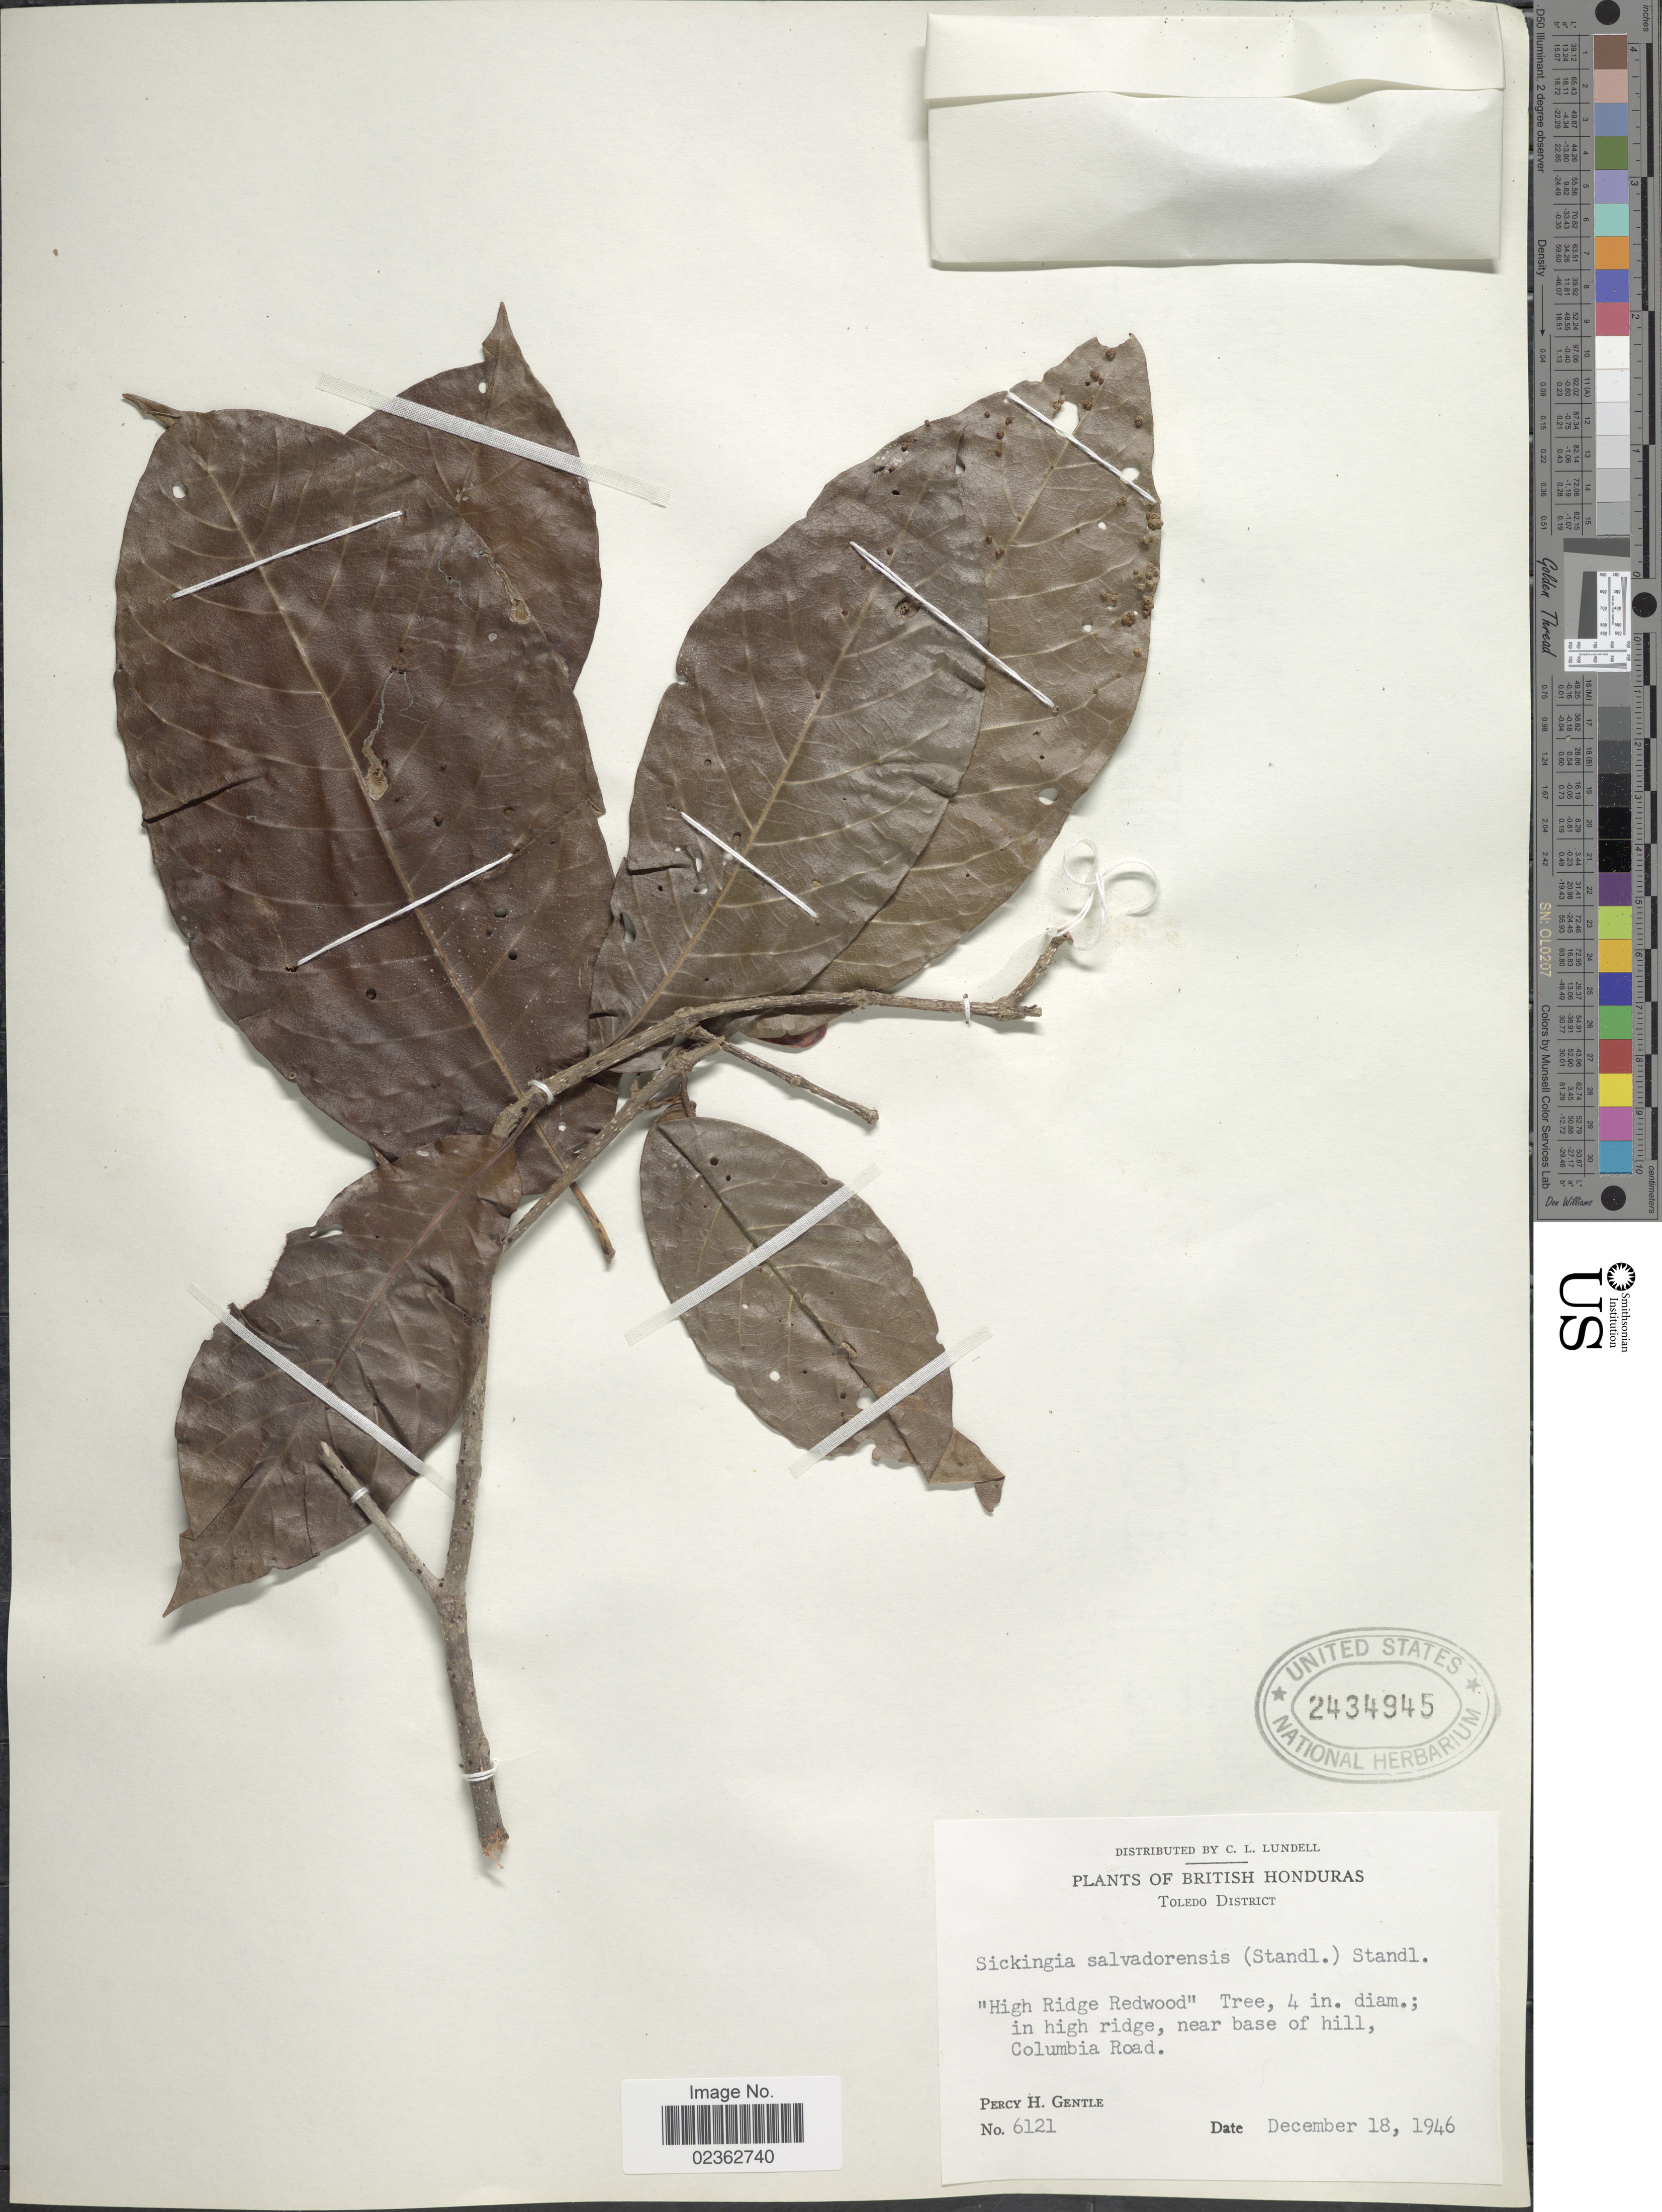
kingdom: Plantae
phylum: Tracheophyta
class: Magnoliopsida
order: Gentianales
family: Rubiaceae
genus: Simira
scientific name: Simira salvadorensis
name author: Standl.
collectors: P. H. Gentle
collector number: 6121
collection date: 1946-12-18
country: Belize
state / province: Toledo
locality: British Honduras, High Ridge Redwood, in high ridge, near base of hill, Columbia Road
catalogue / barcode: US 2434945